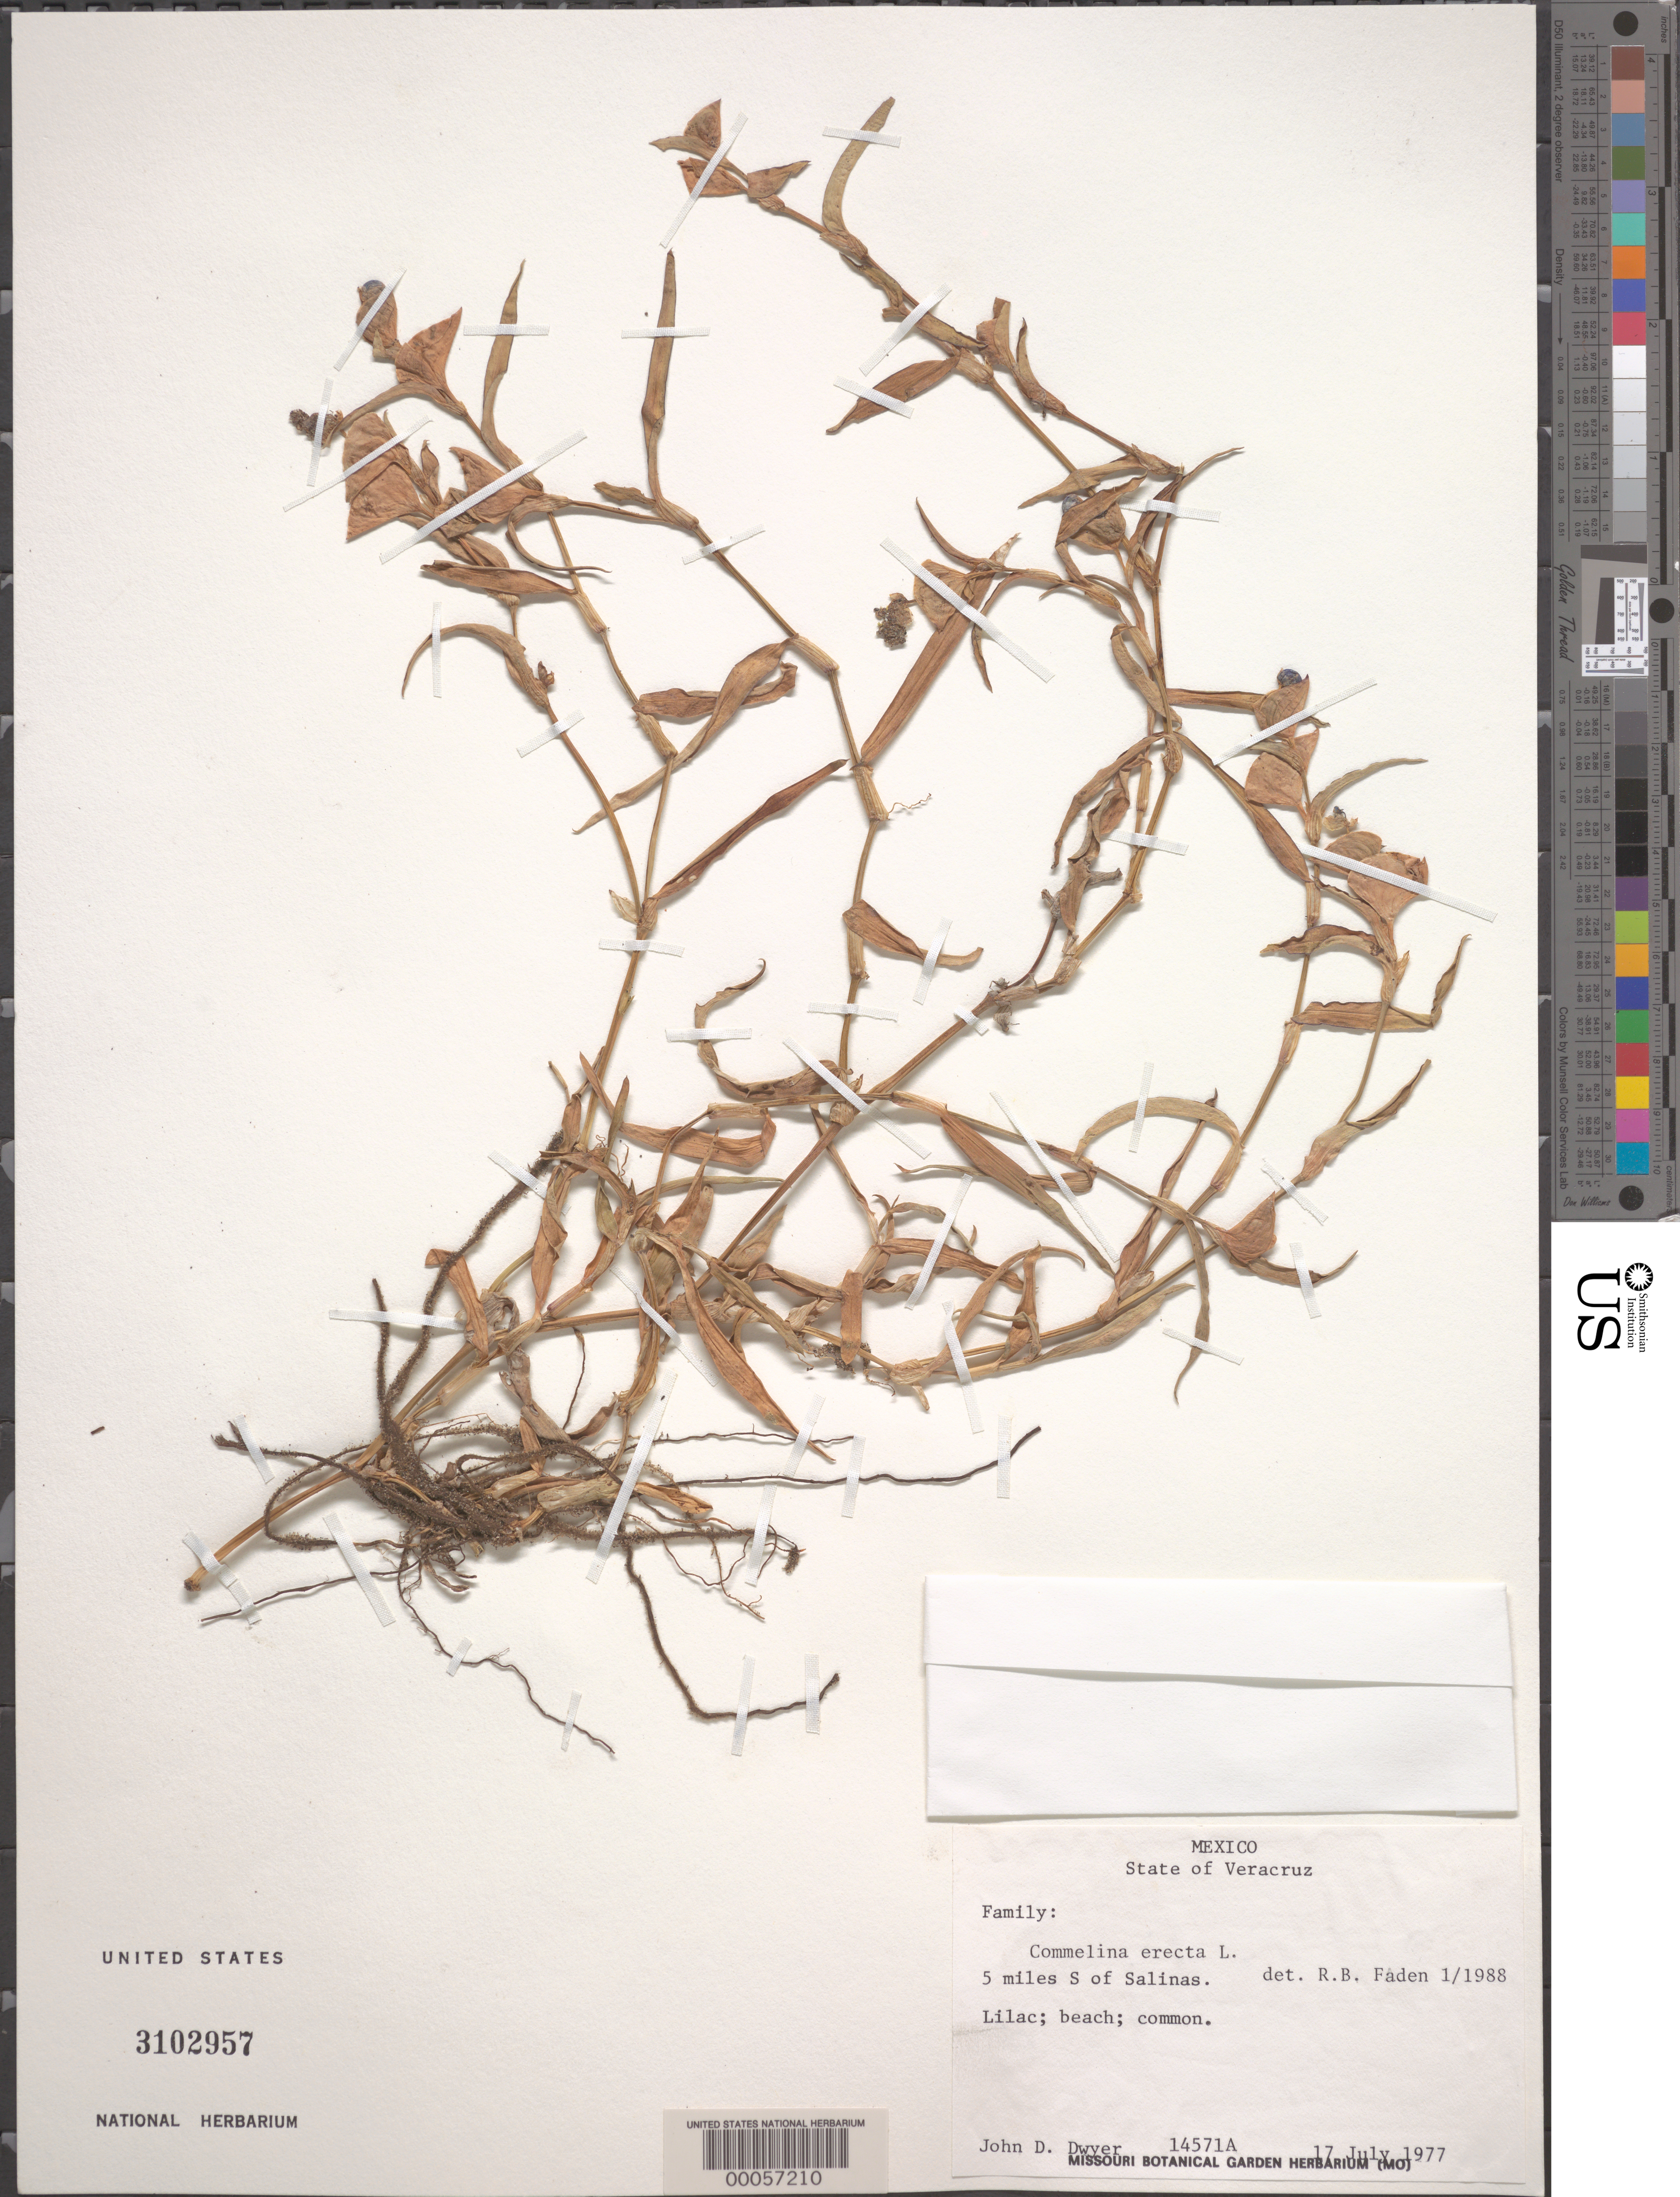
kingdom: Plantae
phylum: Tracheophyta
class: Liliopsida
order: Commelinales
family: Commelinaceae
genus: Commelina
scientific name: Commelina erecta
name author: L.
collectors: J. D. Dwyer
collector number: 14571a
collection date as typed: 17 Jul 1977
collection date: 1977-07-17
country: Mexico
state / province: Veracruz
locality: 5 mi. S of Salinas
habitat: Beach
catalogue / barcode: US 3102957